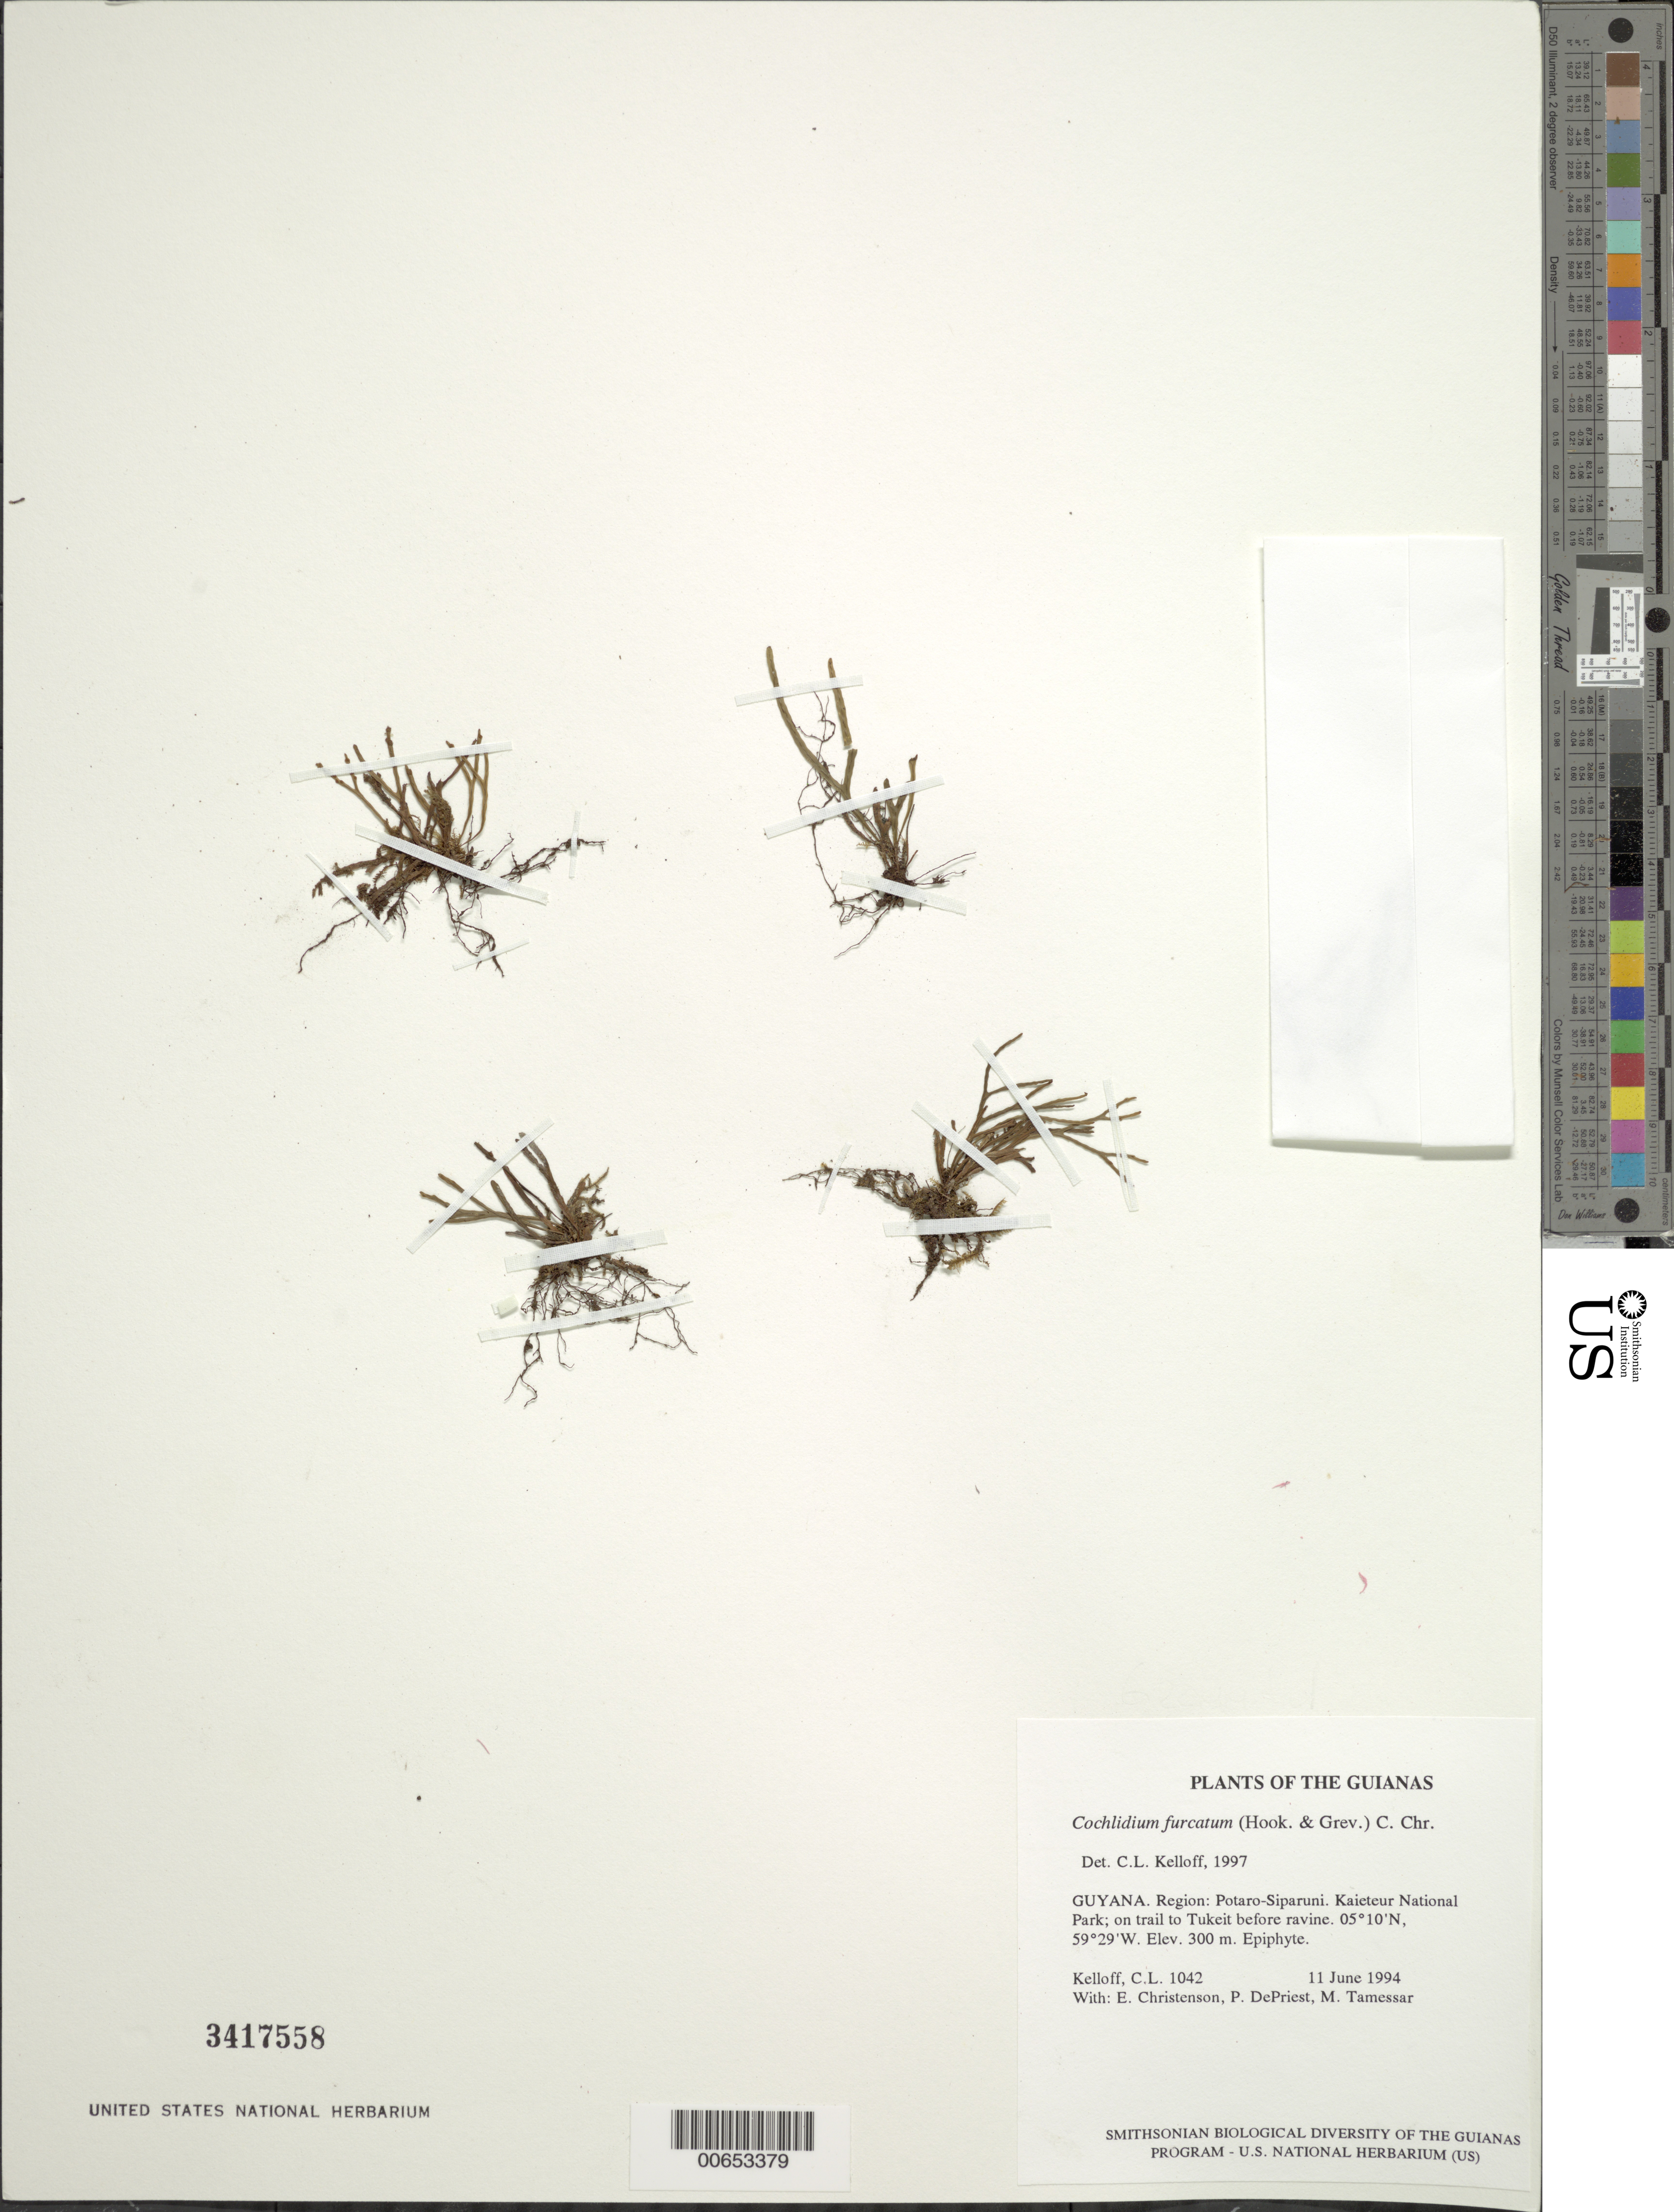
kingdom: Plantae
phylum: Tracheophyta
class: Polypodiopsida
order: Polypodiales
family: Polypodiaceae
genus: Cochlidium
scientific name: Cochlidium furcatum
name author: (Hook. & Grev.) C. Chr.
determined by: Kelloff, Carol L., (US), Smithsonian Institution - National Museum of Natural History (UNITED STATES)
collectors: C. L. Kelloff, E. A. Christenson, P. DePriest & M. Tamessar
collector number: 1042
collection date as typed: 11 June 1994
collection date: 1994-06-11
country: Guyana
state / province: Potaro-Siparuni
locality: Kaieteur National Park; on trail to Tukeit before ravine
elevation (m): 300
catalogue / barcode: US 3417558